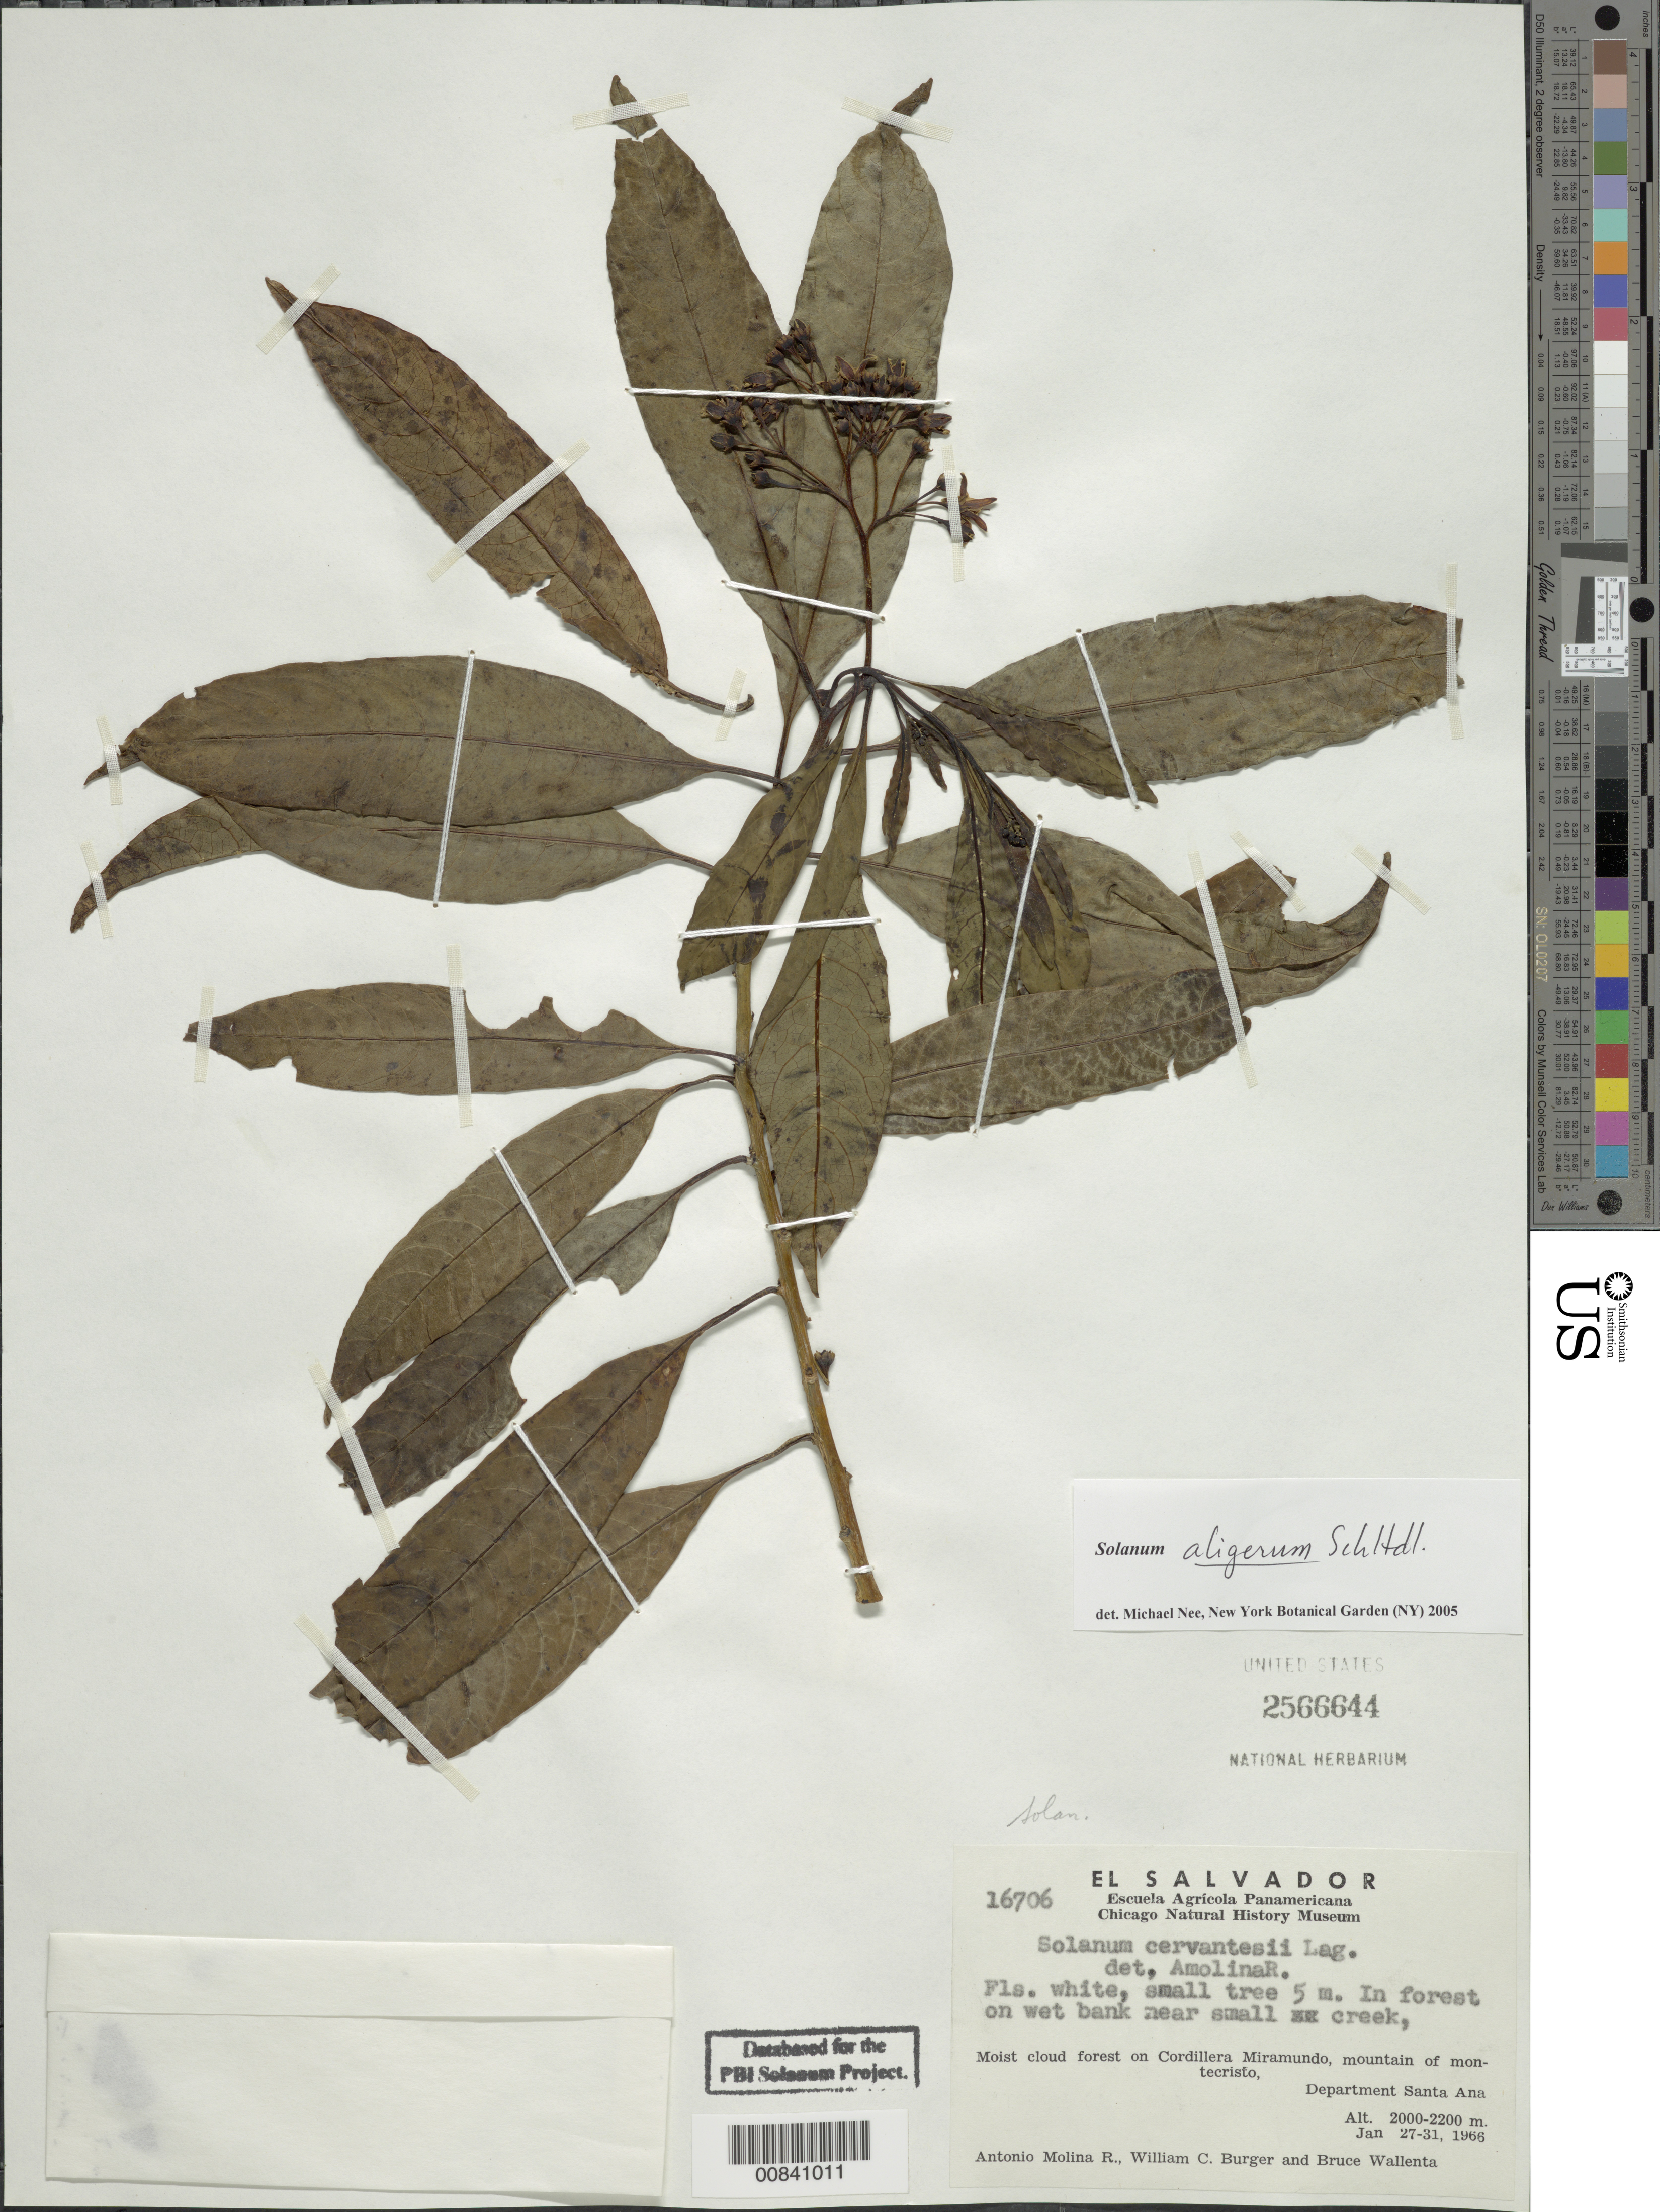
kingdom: Plantae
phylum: Tracheophyta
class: Magnoliopsida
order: Solanales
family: Solanaceae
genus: Solanum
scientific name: Solanum aligerum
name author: Schltdl.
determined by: Nee, Michael H.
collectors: A. Molina R., W. Burger & B. Wallenta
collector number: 16706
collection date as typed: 27 Jan 1966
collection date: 1966-01-27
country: El Salvador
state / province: Santa Ana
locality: Cordillera Miramundo. Mountain of Montecristo.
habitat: Moist cloud forest.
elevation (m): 2000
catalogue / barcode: US 2566644